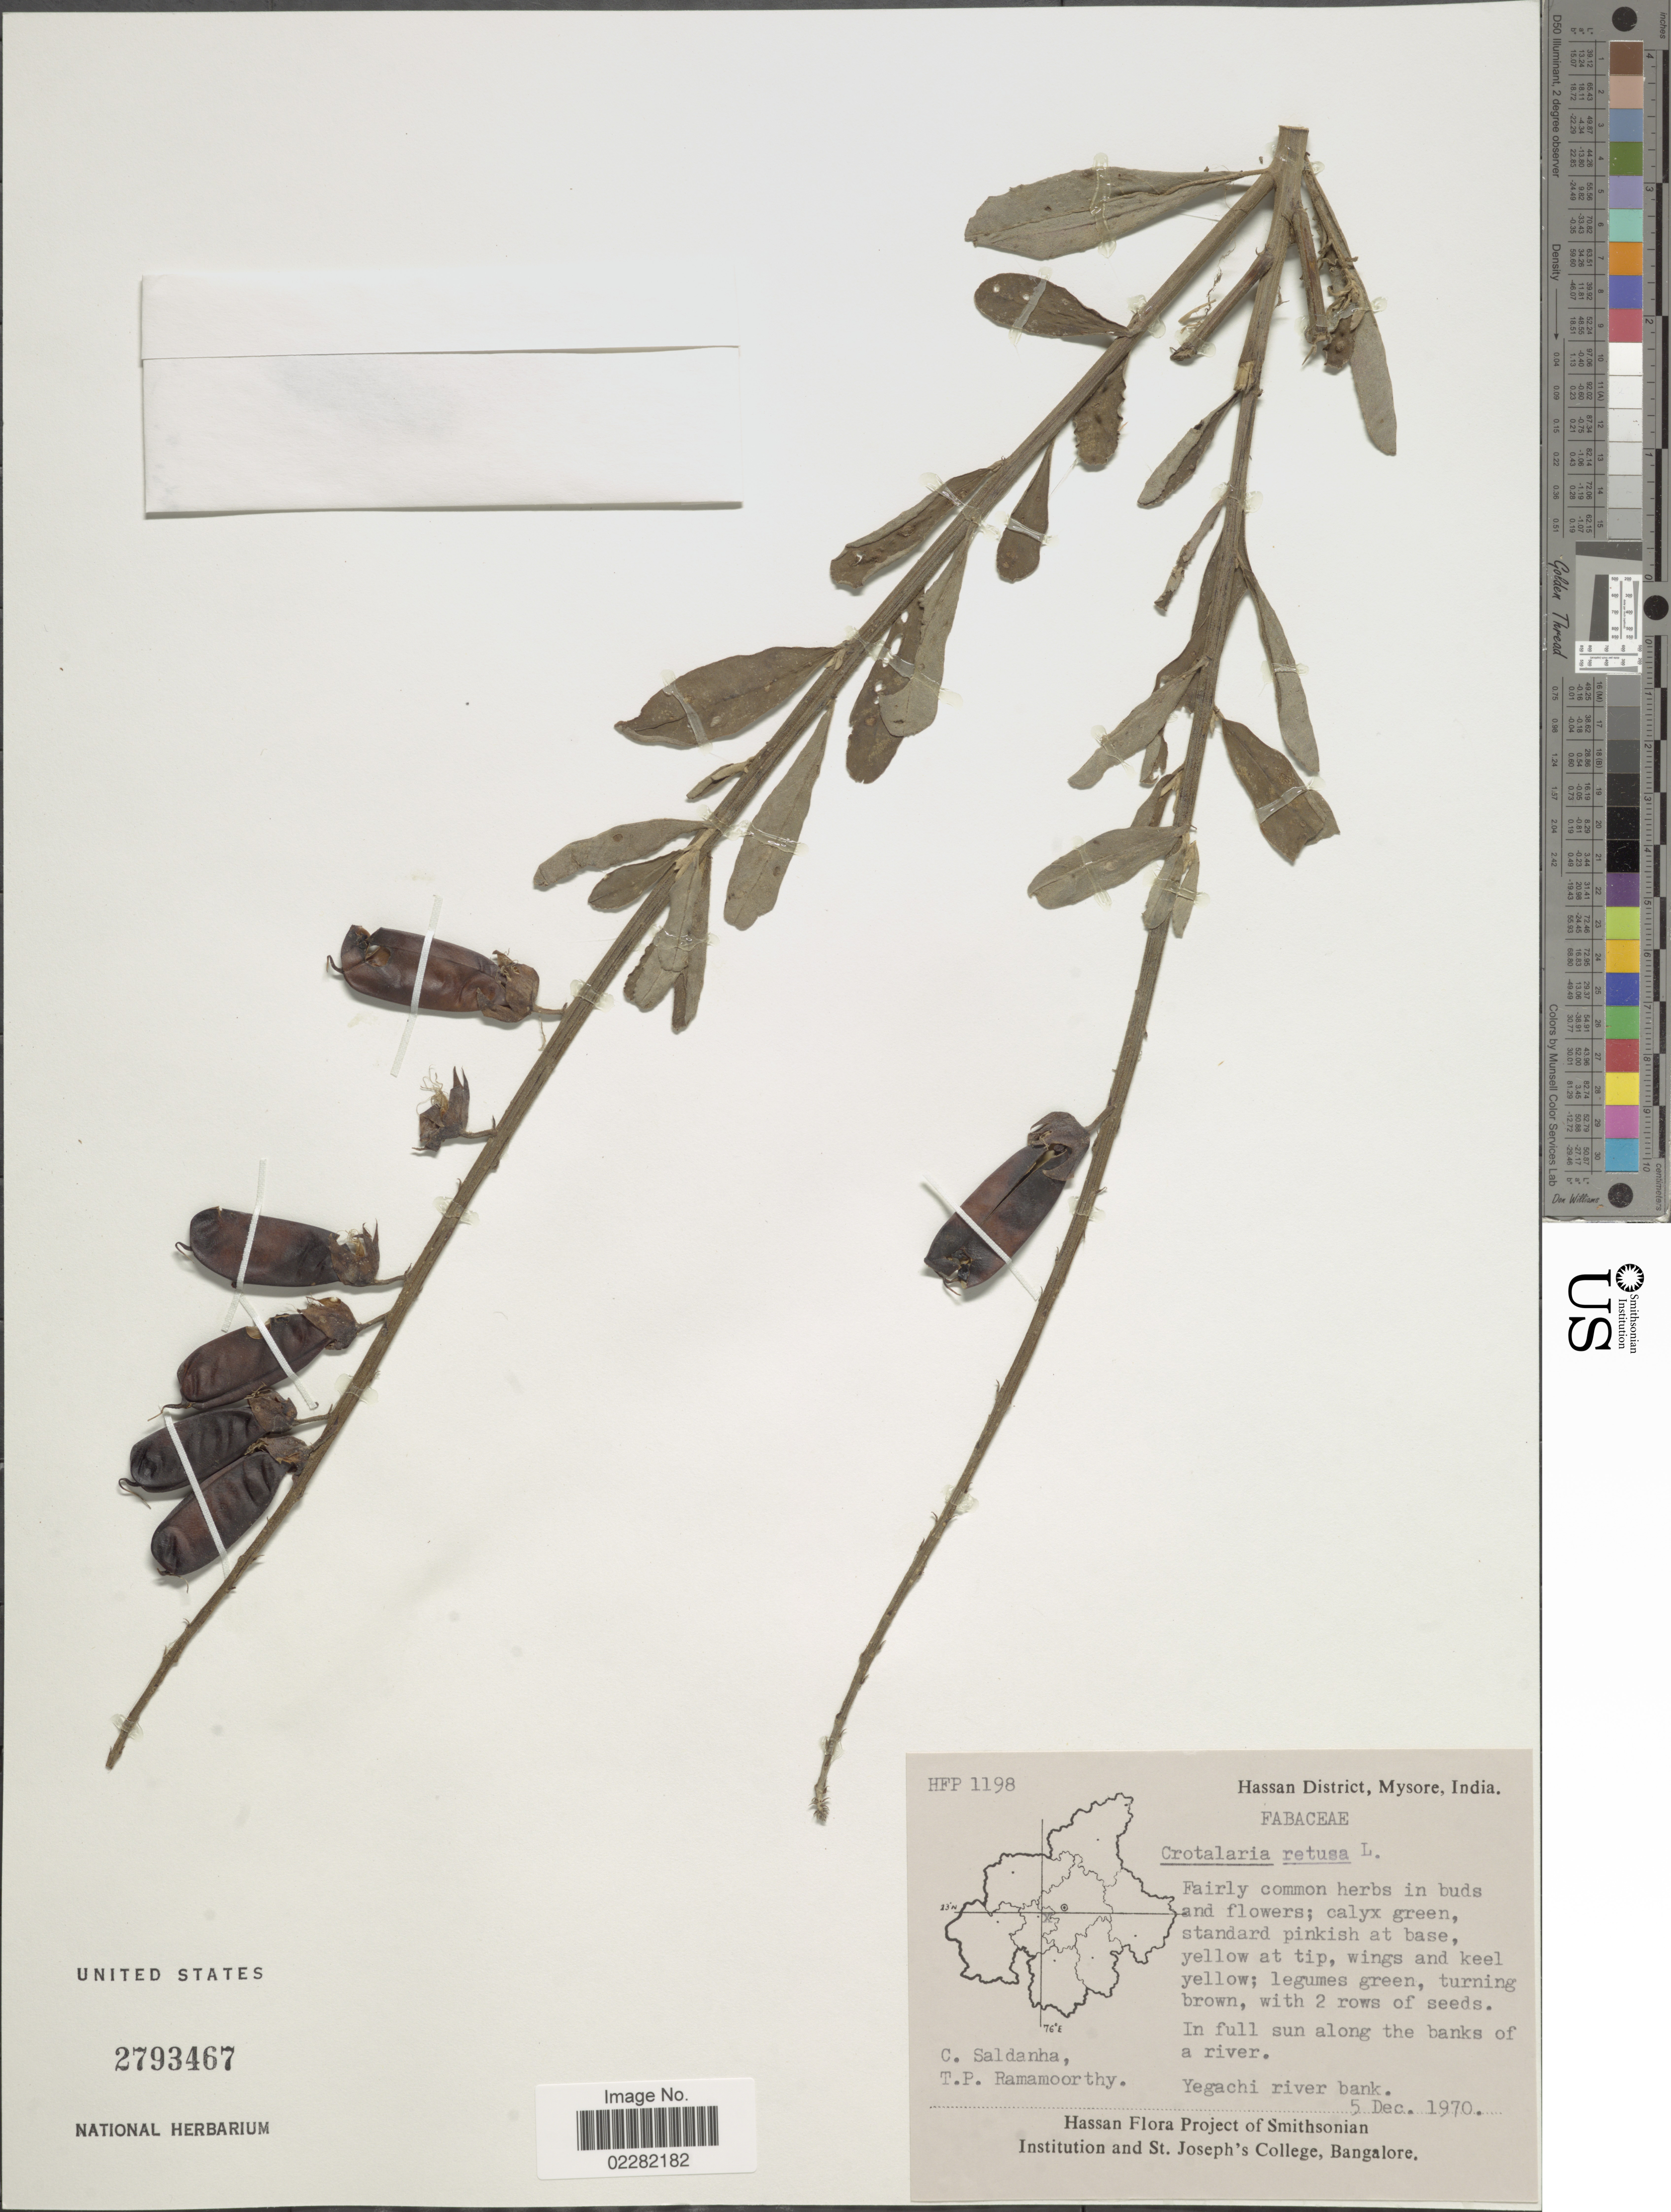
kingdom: Plantae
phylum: Tracheophyta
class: Magnoliopsida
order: Fabales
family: Fabaceae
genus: Crotalaria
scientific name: Crotalaria retusa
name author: L.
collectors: C. Saldanha & T. P. Ramamoorthy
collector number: HFP1198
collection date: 1970-12-05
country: India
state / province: Karnataka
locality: Hassan District, Mysore, Yegachi river bank, alogn the banks of a river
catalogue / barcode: US 2793467